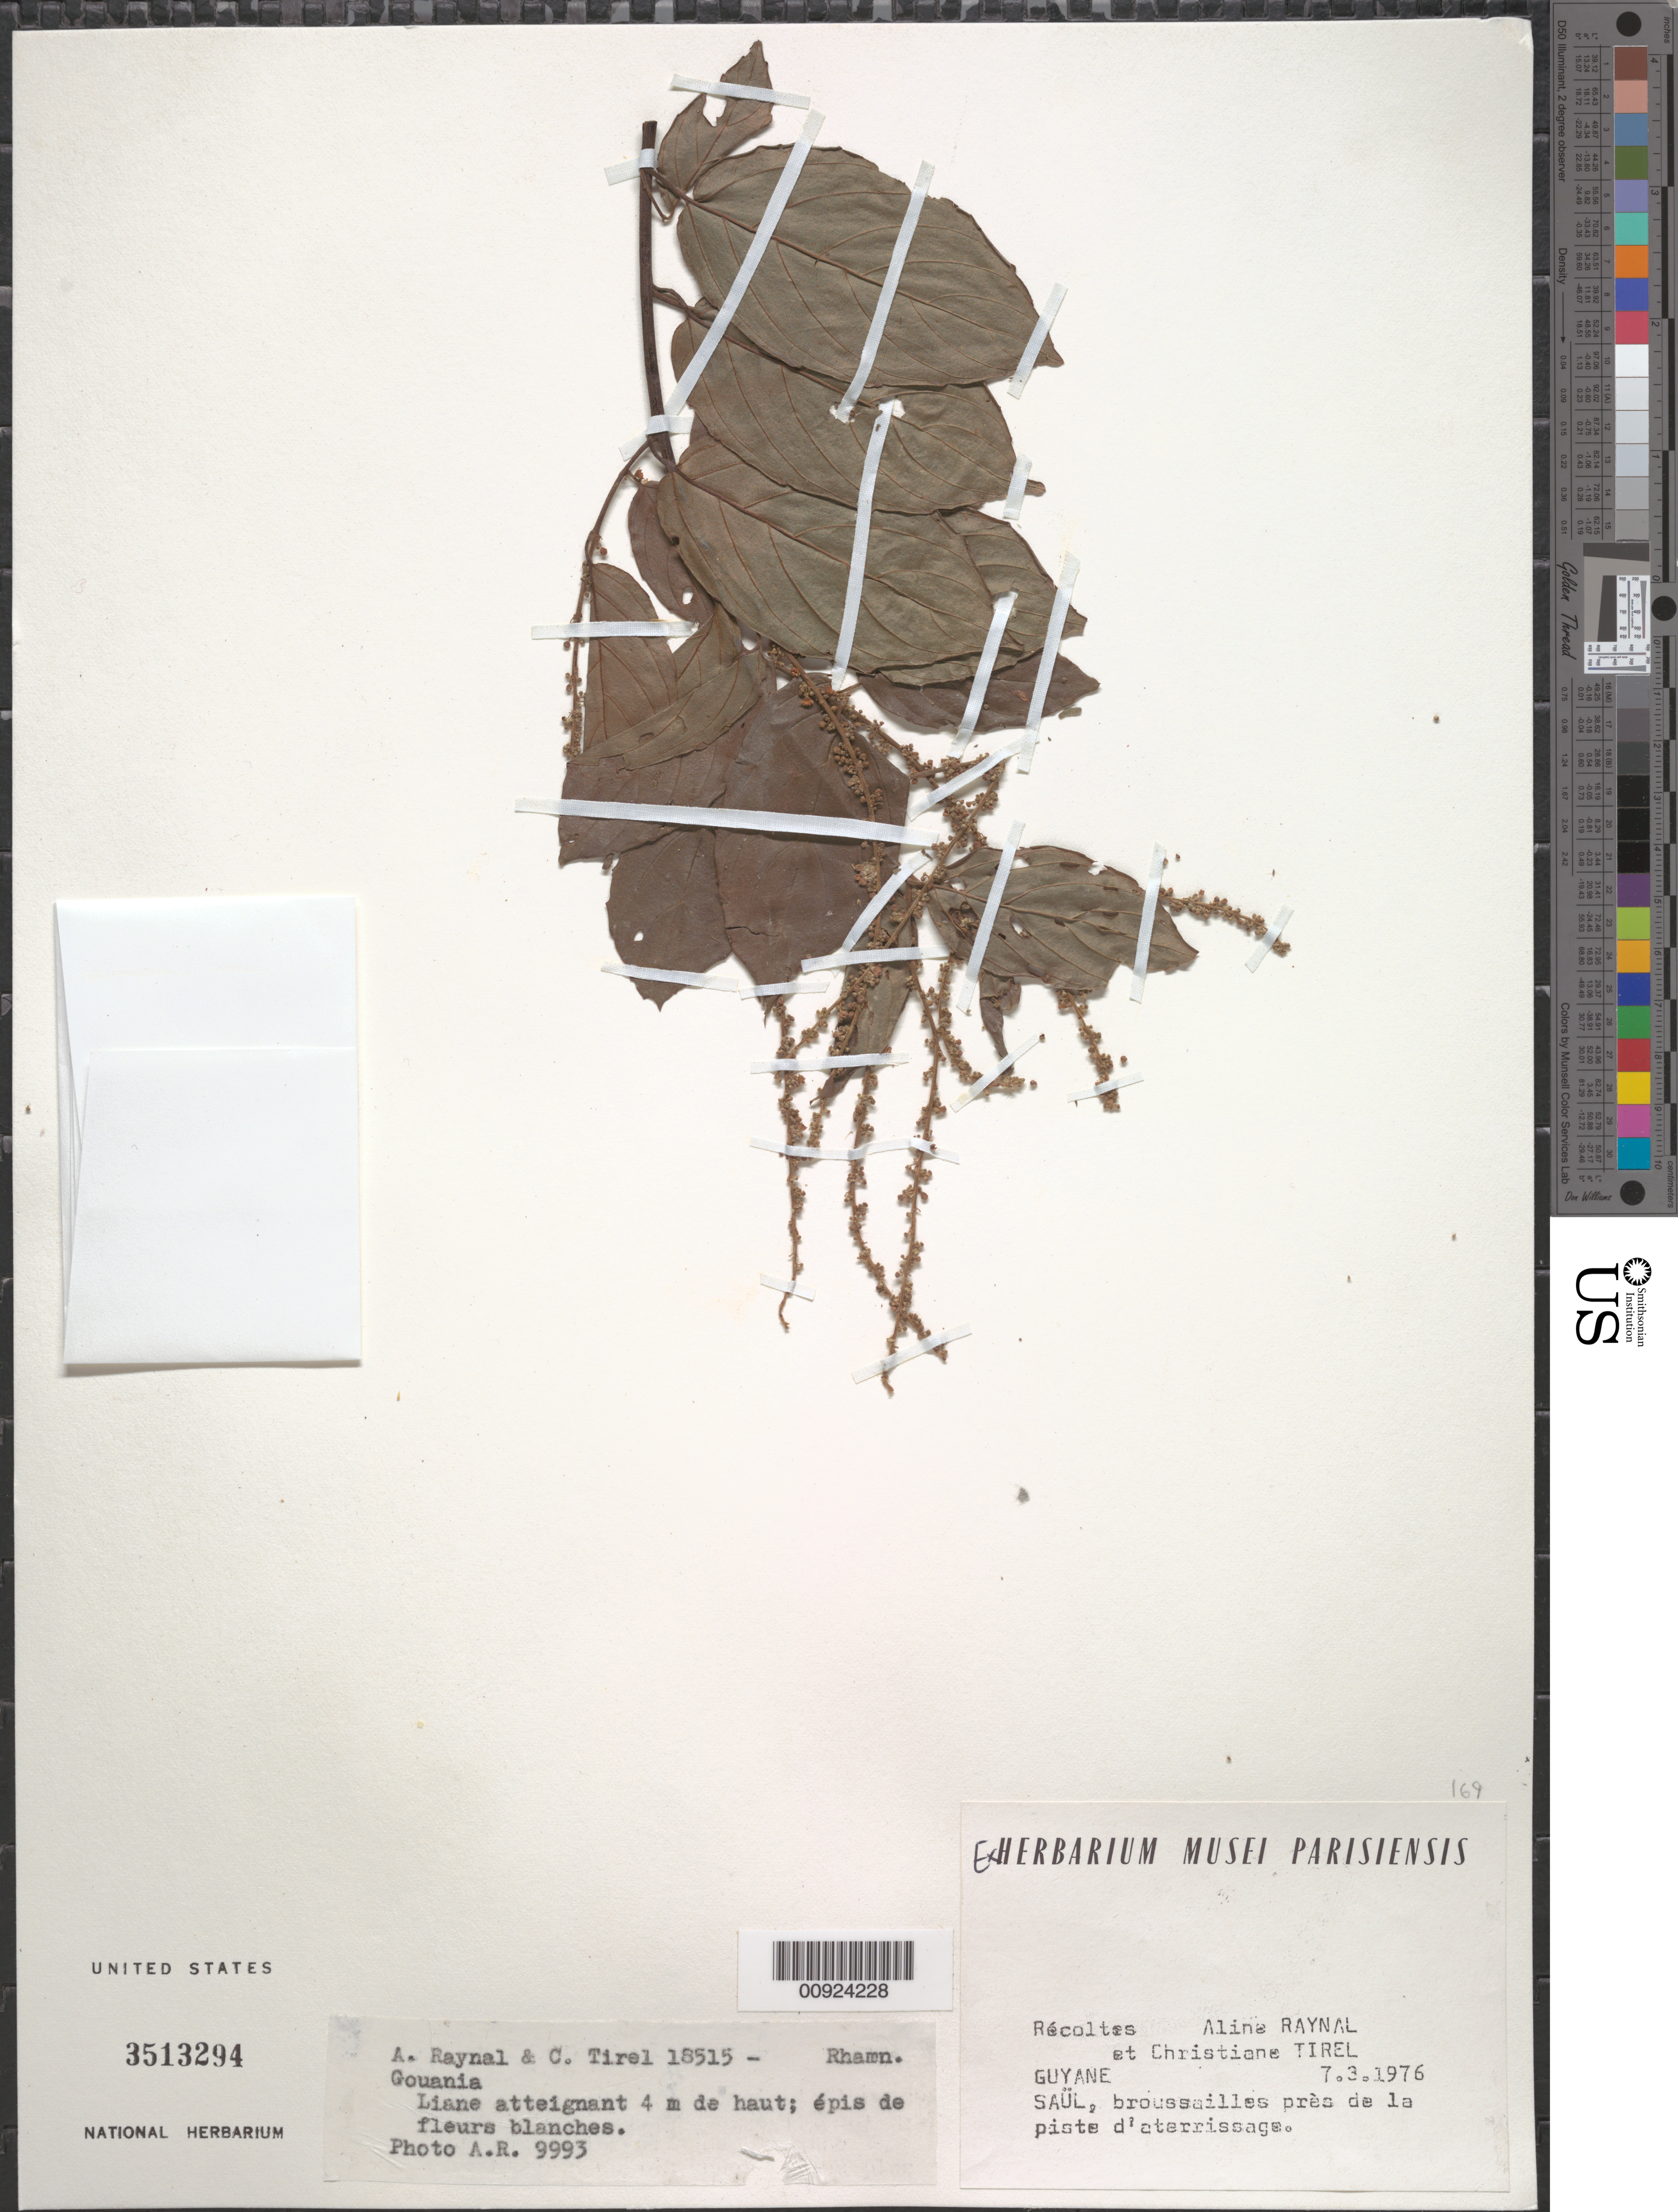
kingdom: Plantae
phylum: Tracheophyta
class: Magnoliopsida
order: Rosales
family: Rhamnaceae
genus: Gouania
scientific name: Gouania blanchetiana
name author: Miq.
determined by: Figueira, Mauricio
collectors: A. M. Raynal & C. Tirel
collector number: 18515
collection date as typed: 7-Mar-76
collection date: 1976-03-07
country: French Guiana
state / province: Saint-Laurent-du-Maroni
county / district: Saül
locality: Saül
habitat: Broussailles pres de la piste d'atterissage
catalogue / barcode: US 3513294